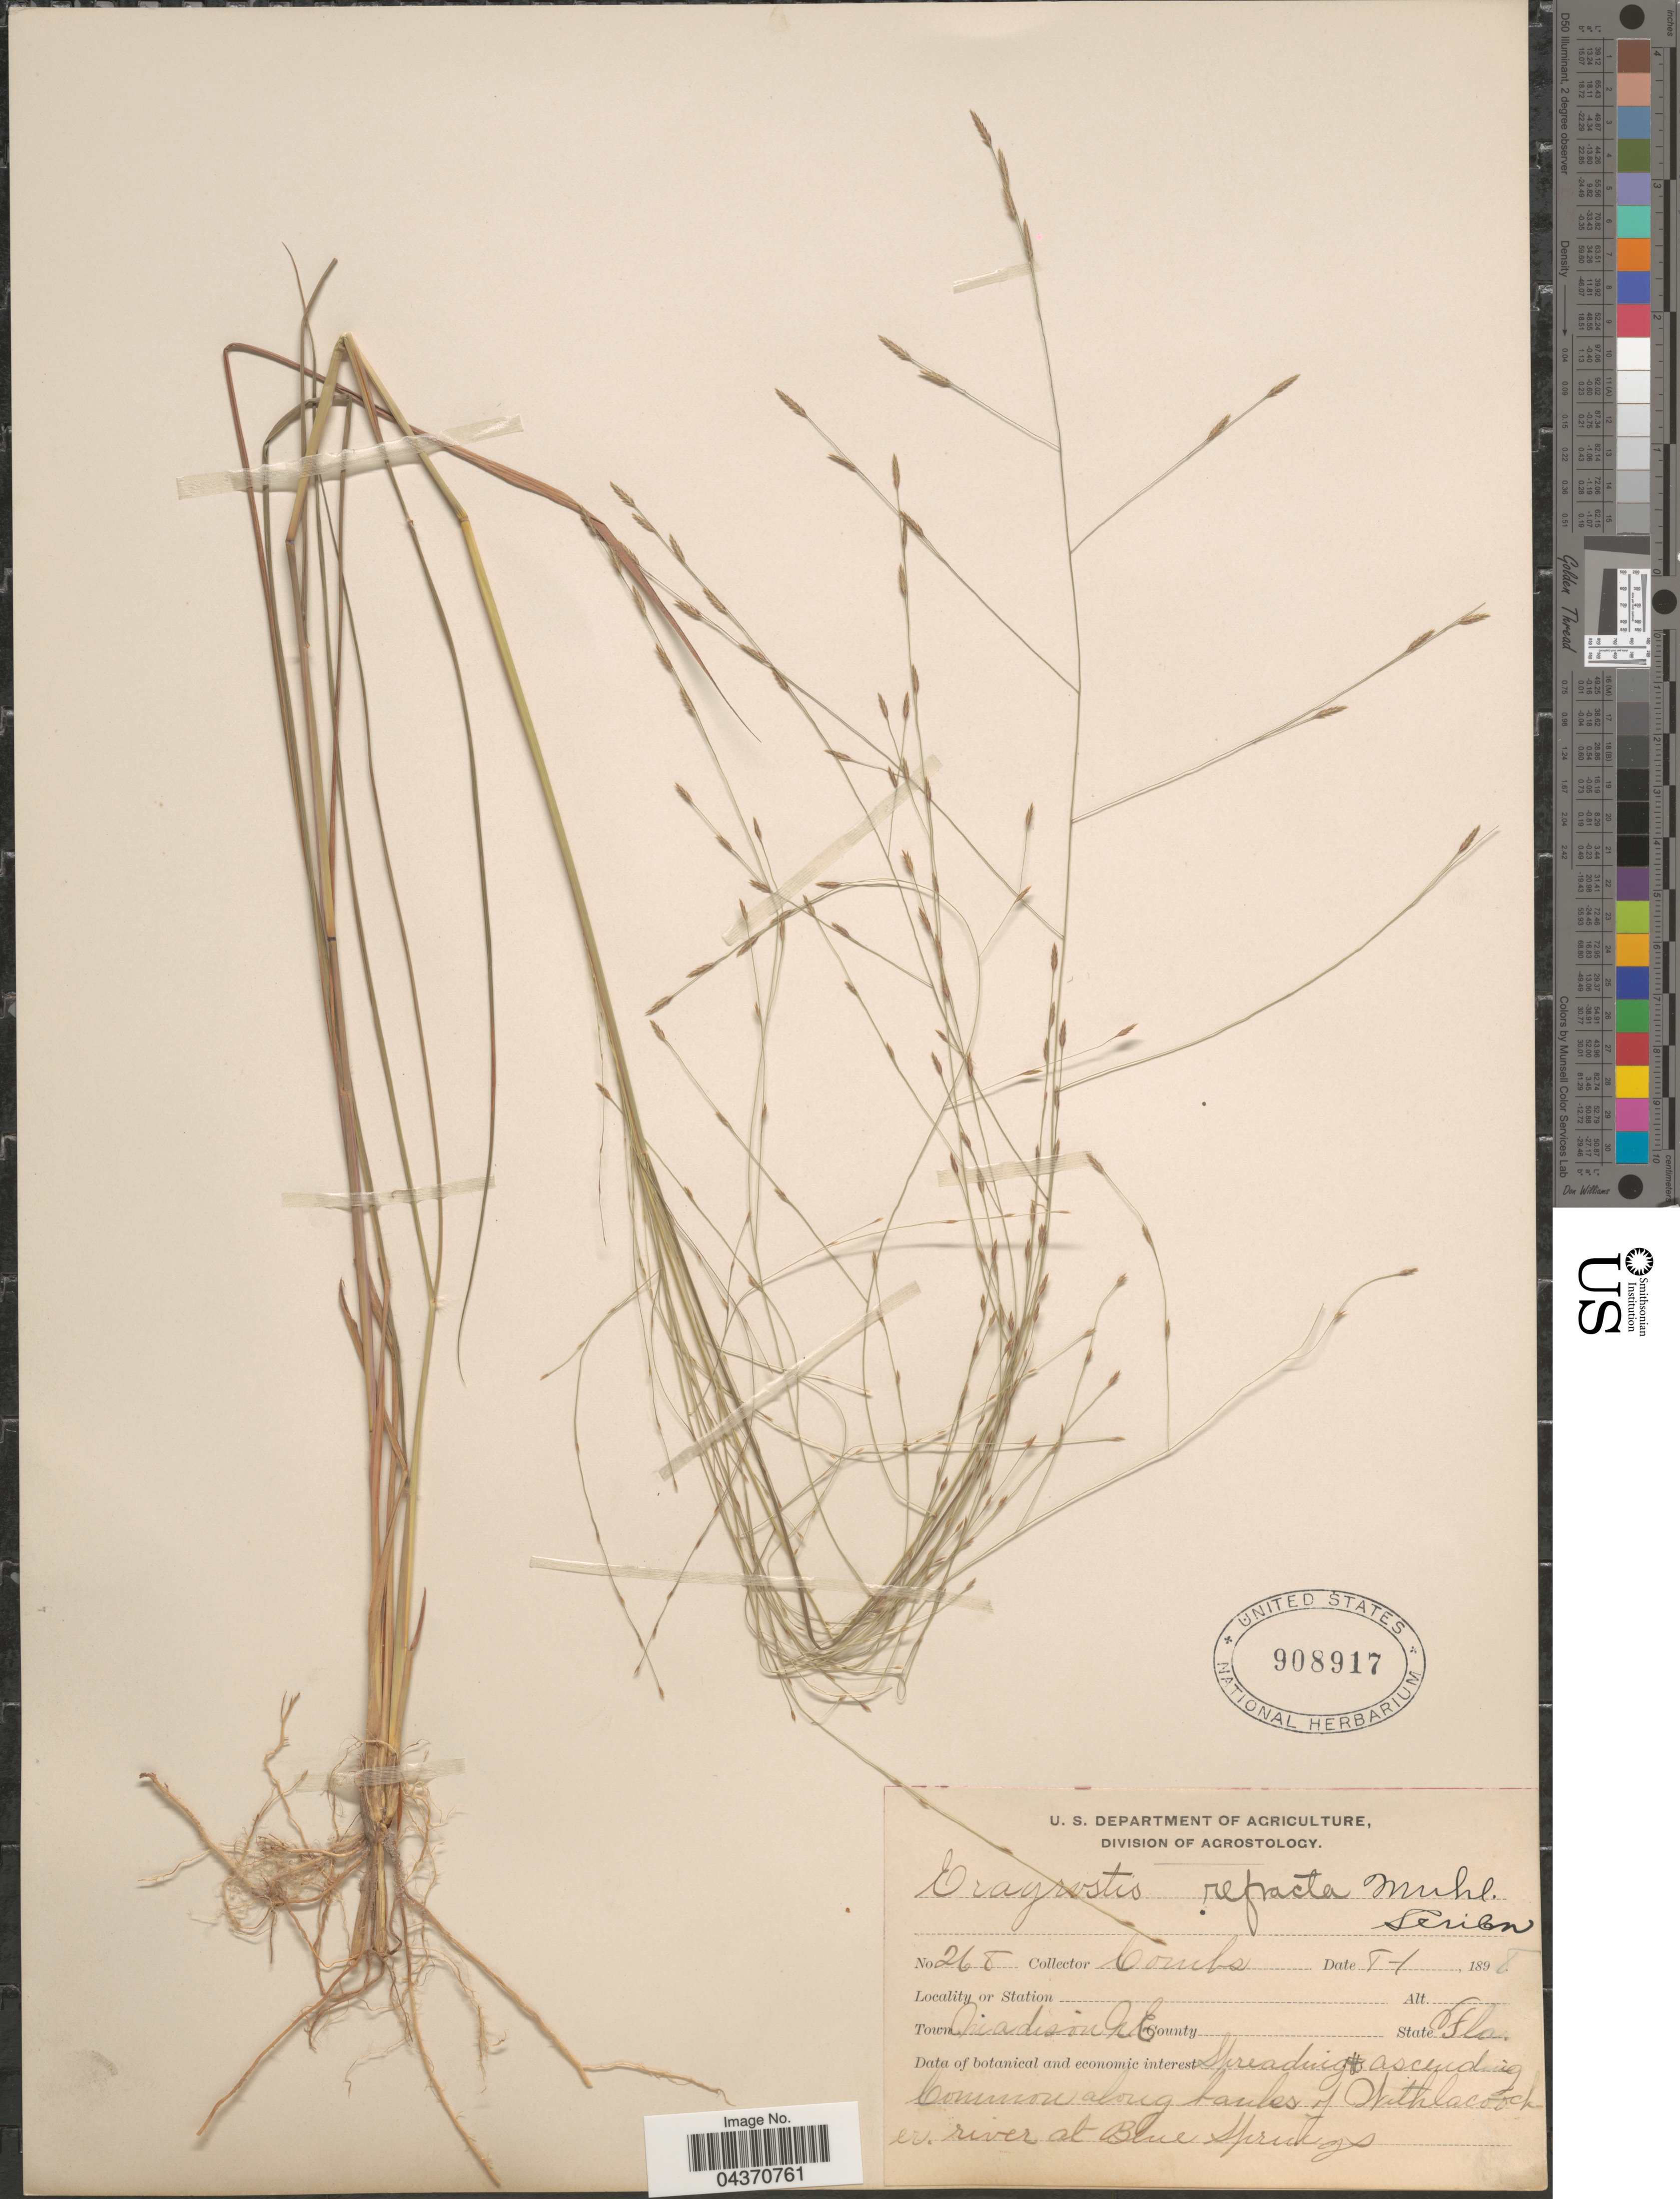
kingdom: Plantae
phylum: Tracheophyta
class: Liliopsida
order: Poales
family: Poaceae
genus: Eragrostis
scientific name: Eragrostis refracta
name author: (Muhl.) Scribn.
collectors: -. Combs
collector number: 268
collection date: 1898-08-01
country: United States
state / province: Florida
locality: Town Madison N.E.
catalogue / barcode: US 908917